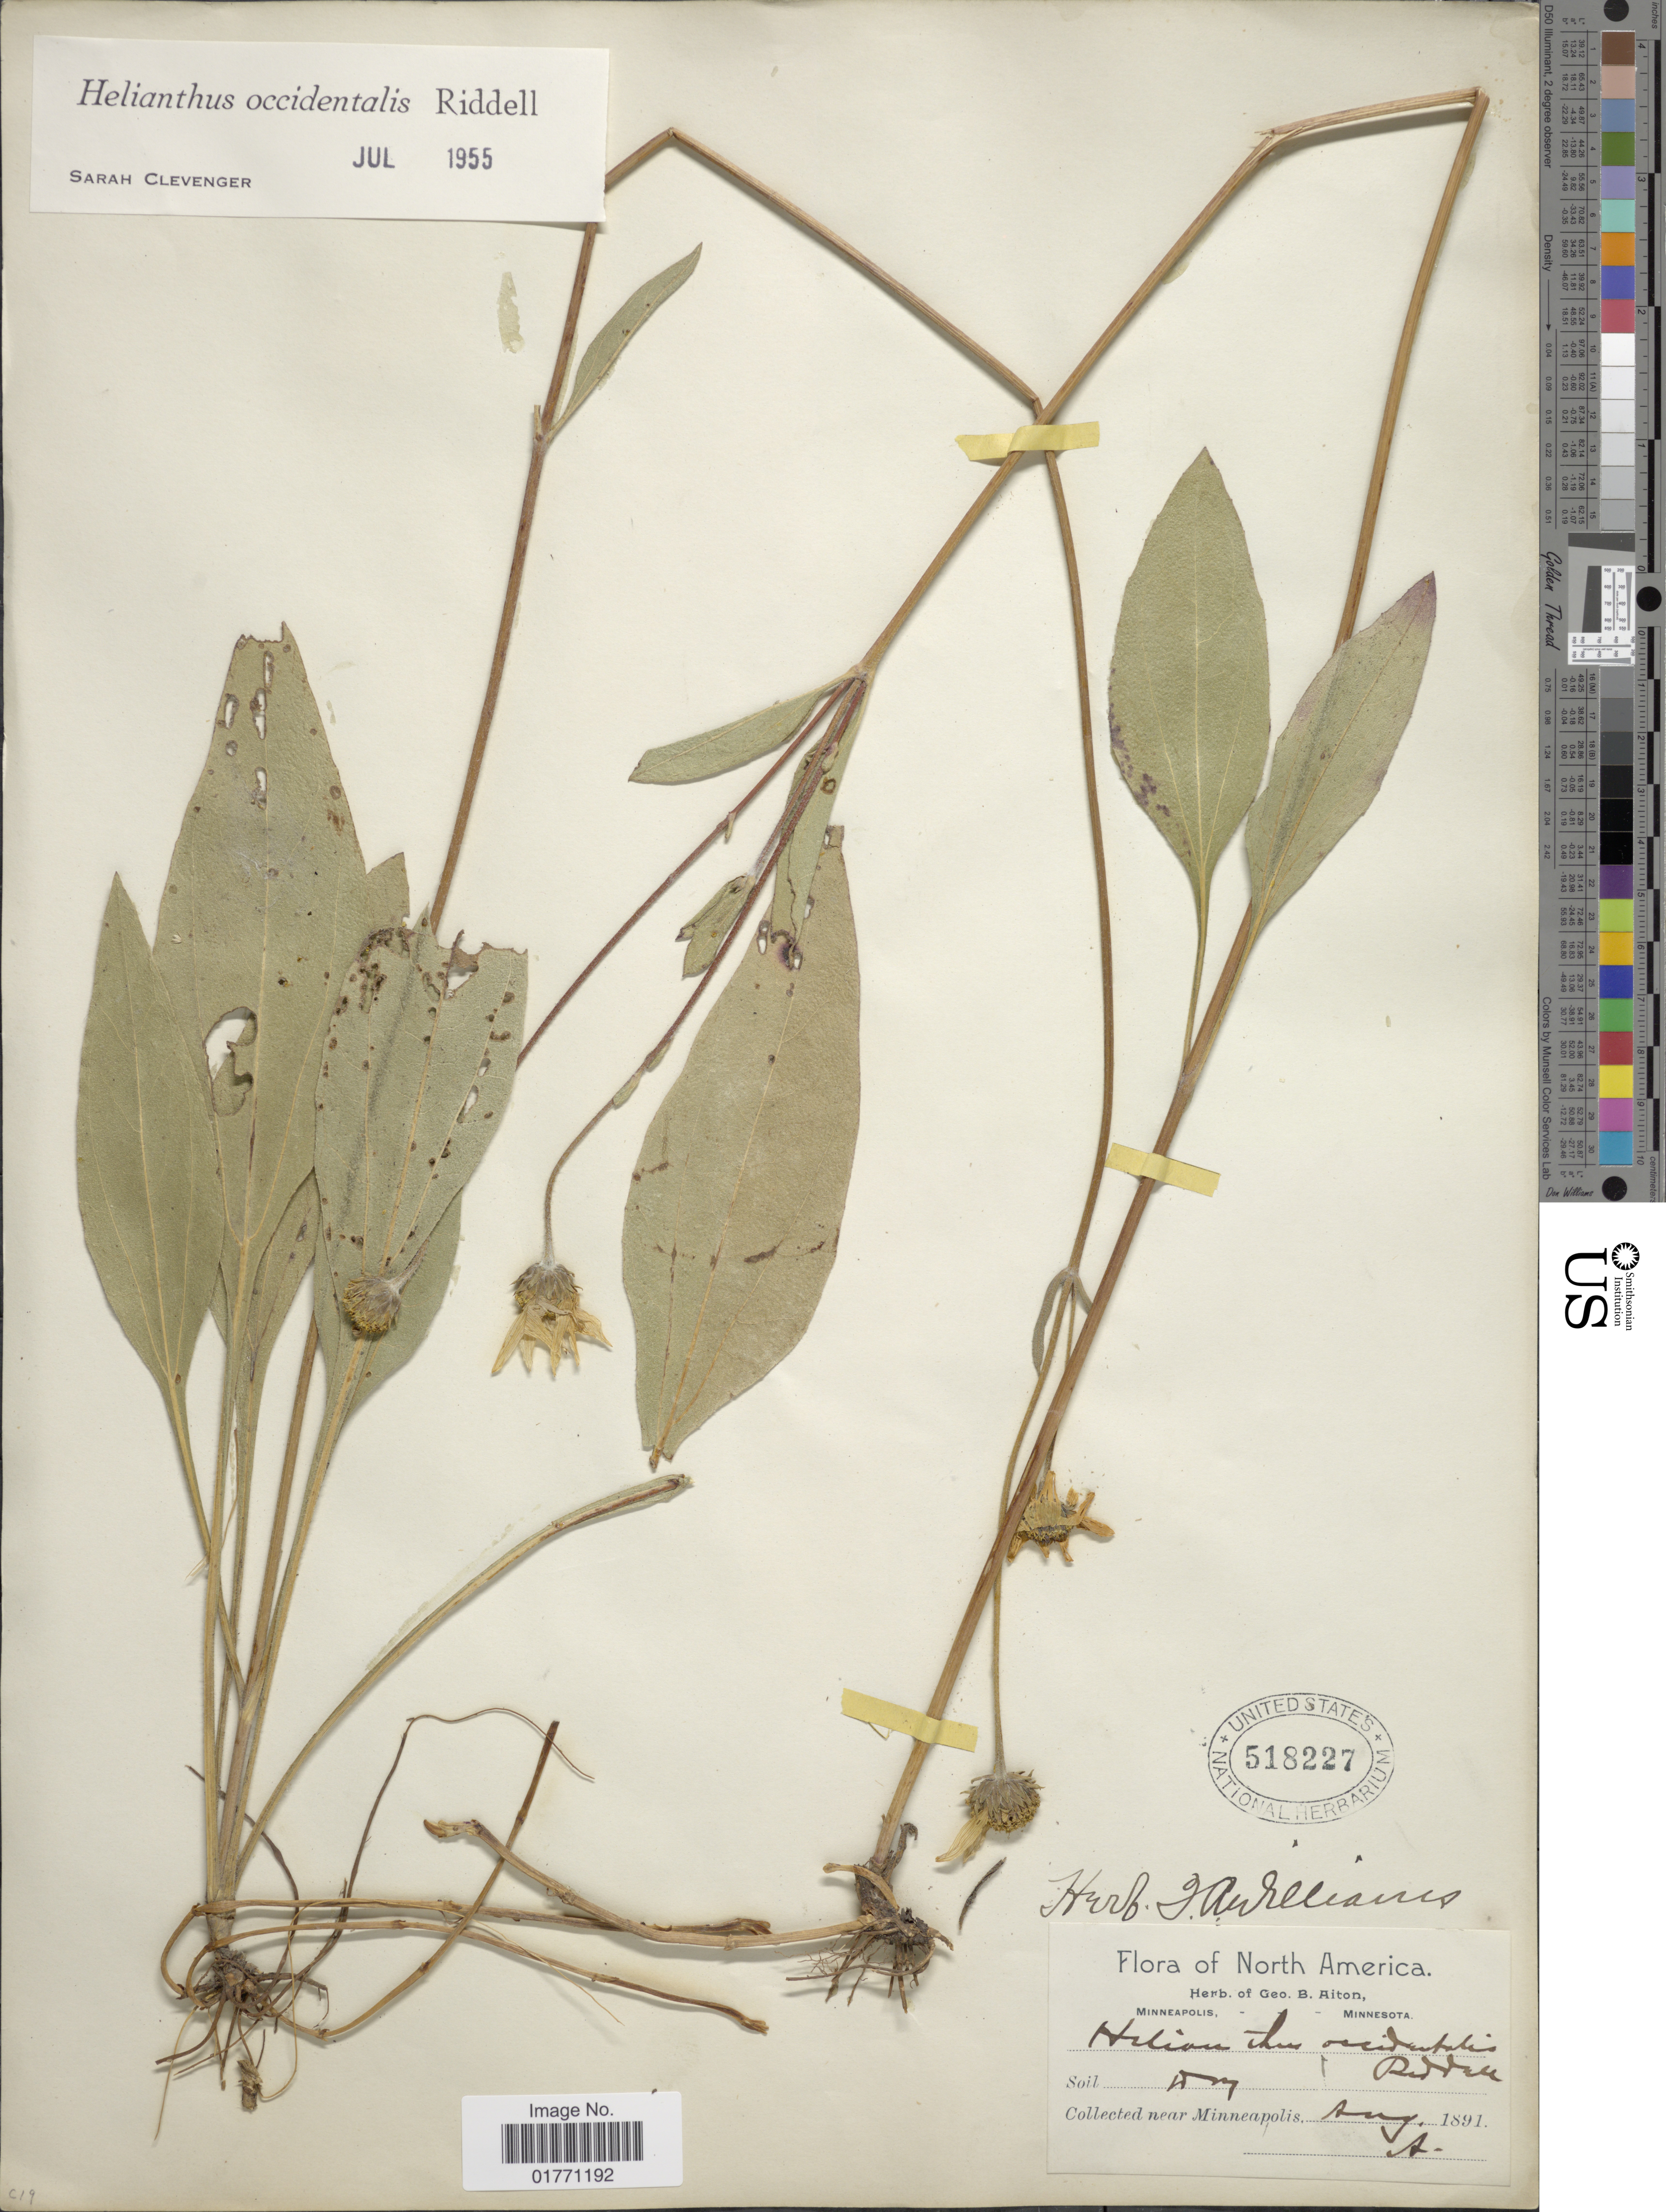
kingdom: Plantae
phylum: Tracheophyta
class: Magnoliopsida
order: Asterales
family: Asteraceae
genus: Helianthus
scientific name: Helianthus occidentalis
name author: Riddell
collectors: G. Alton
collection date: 1891-08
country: United States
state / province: Minnesota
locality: Near Minneapolis.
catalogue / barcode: US 518227